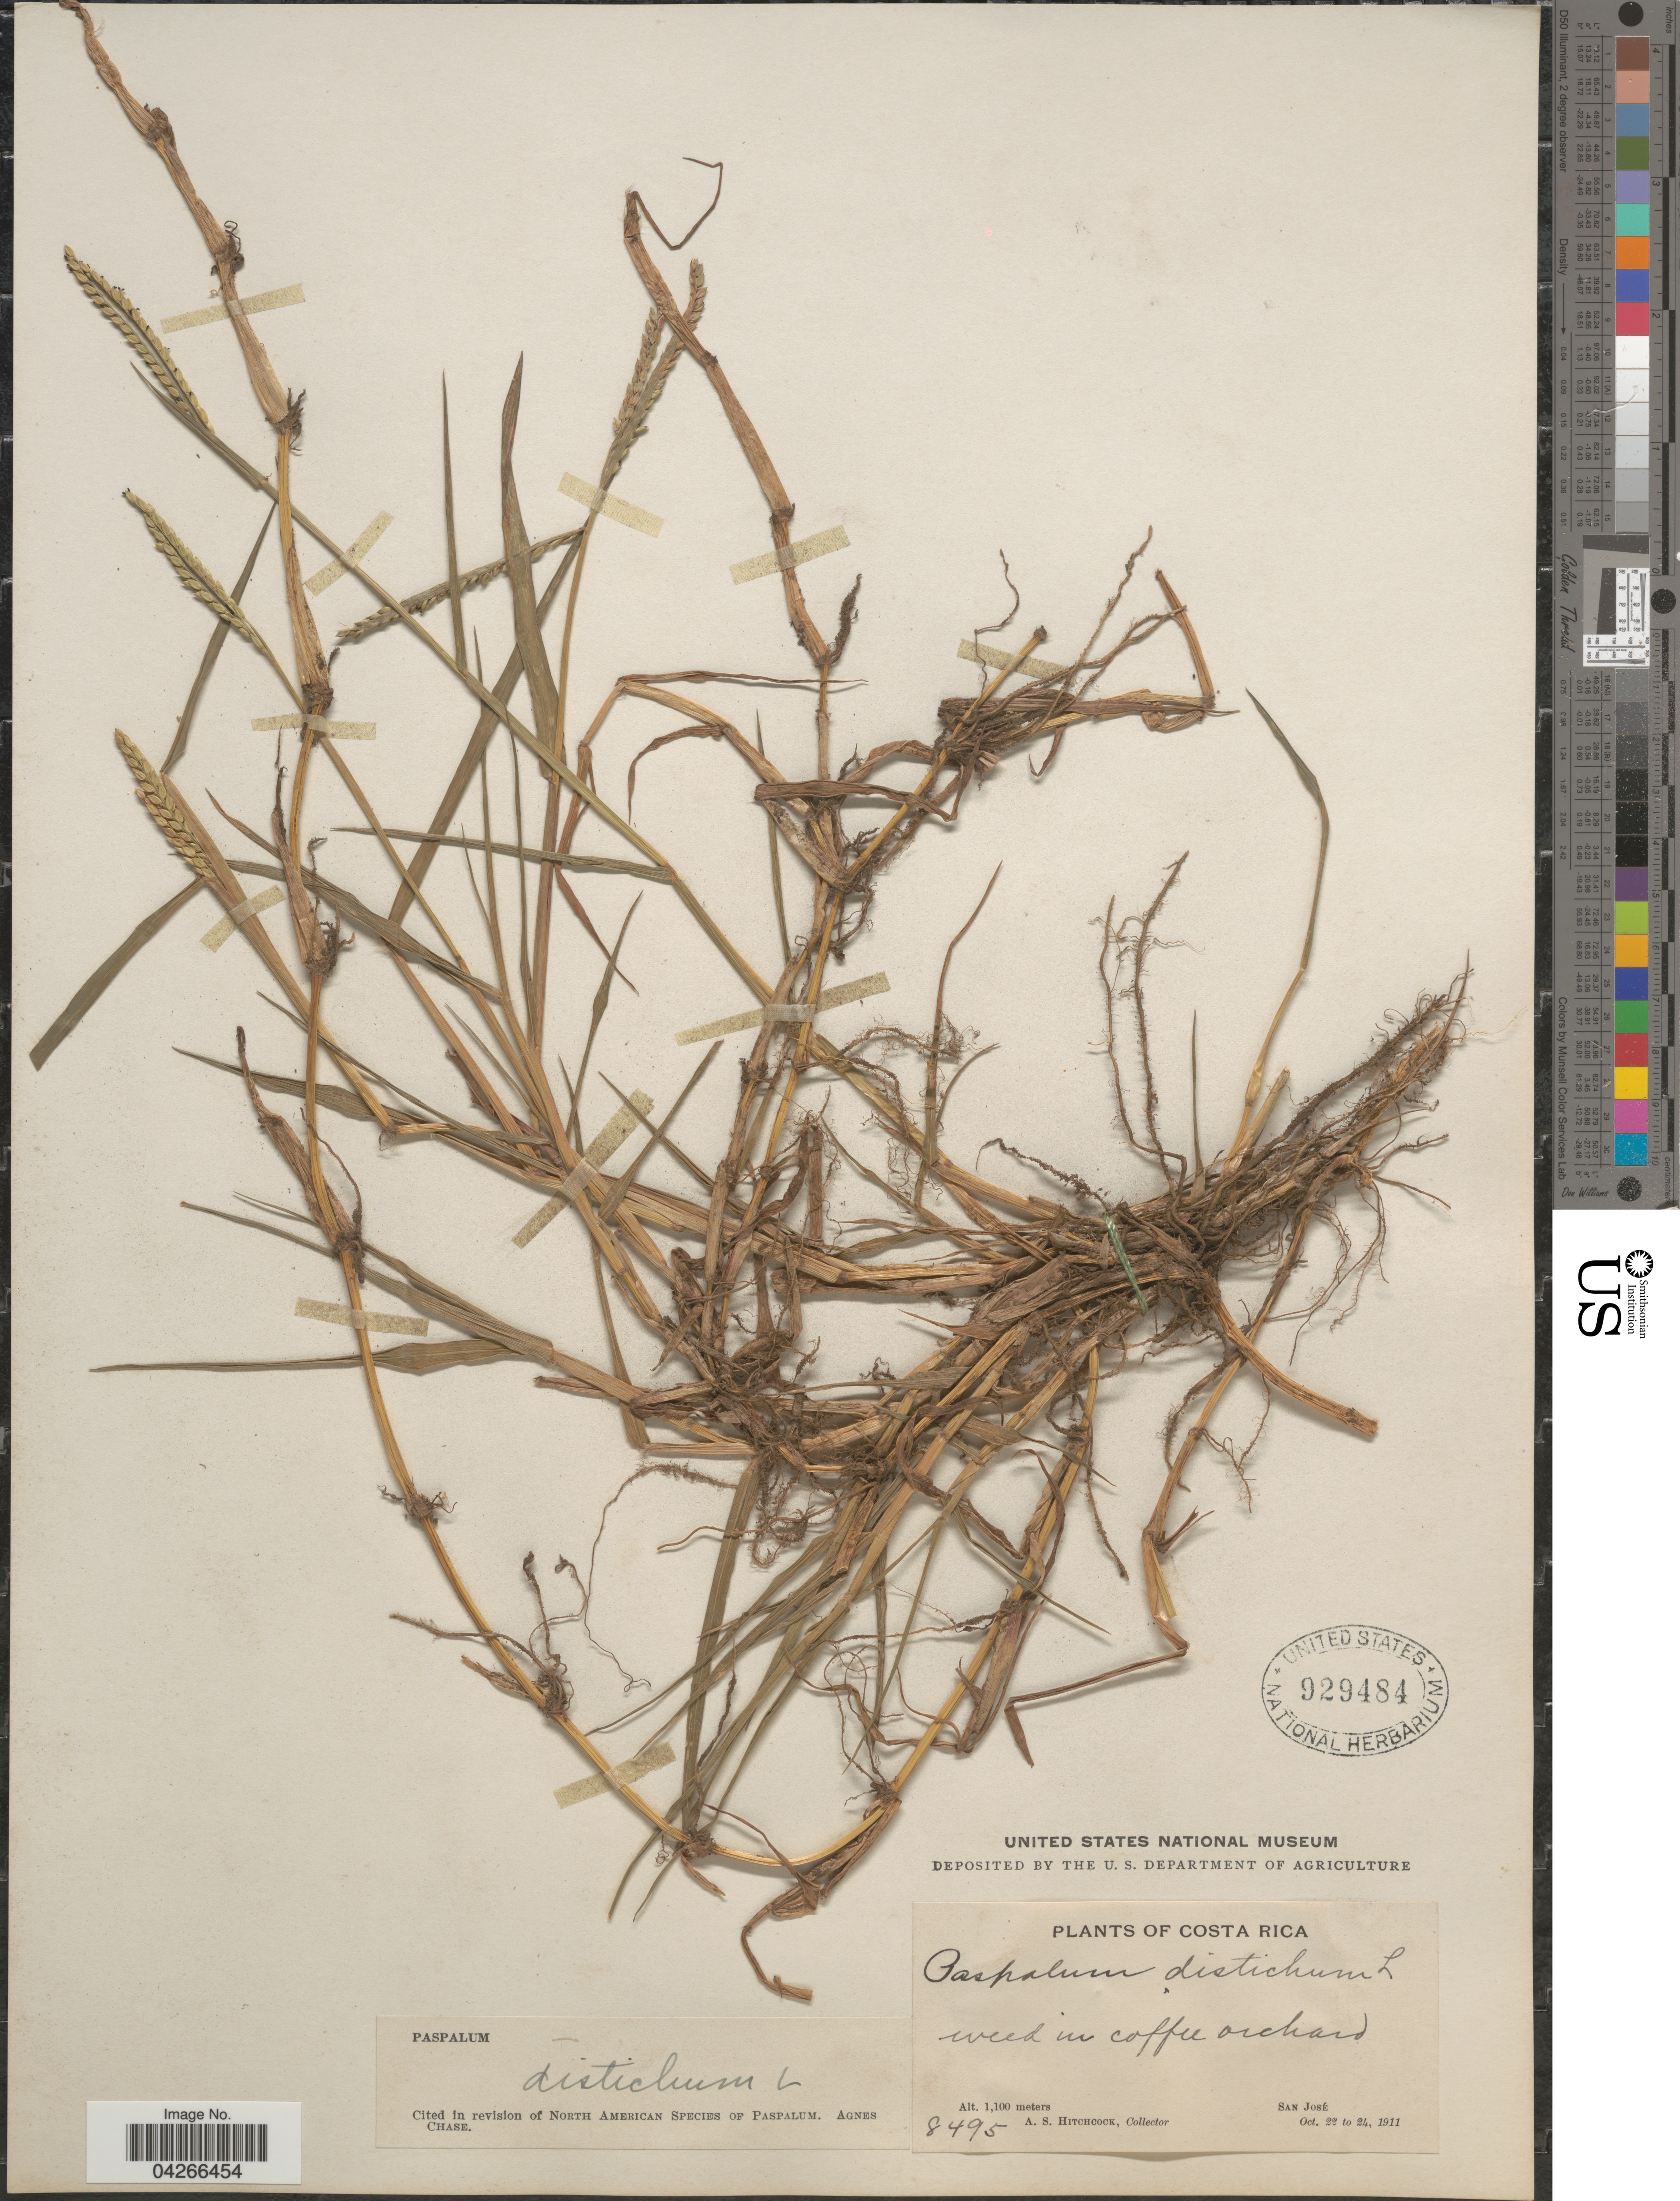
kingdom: Plantae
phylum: Tracheophyta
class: Liliopsida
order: Poales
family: Poaceae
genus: Paspalum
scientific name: Paspalum distichum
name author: L.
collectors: A. S. Hitchcock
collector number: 8495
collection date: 1911-10-22/1911-10-24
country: Costa Rica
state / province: San José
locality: Weed in coffee orchard. San José.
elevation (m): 1100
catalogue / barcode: US 929484